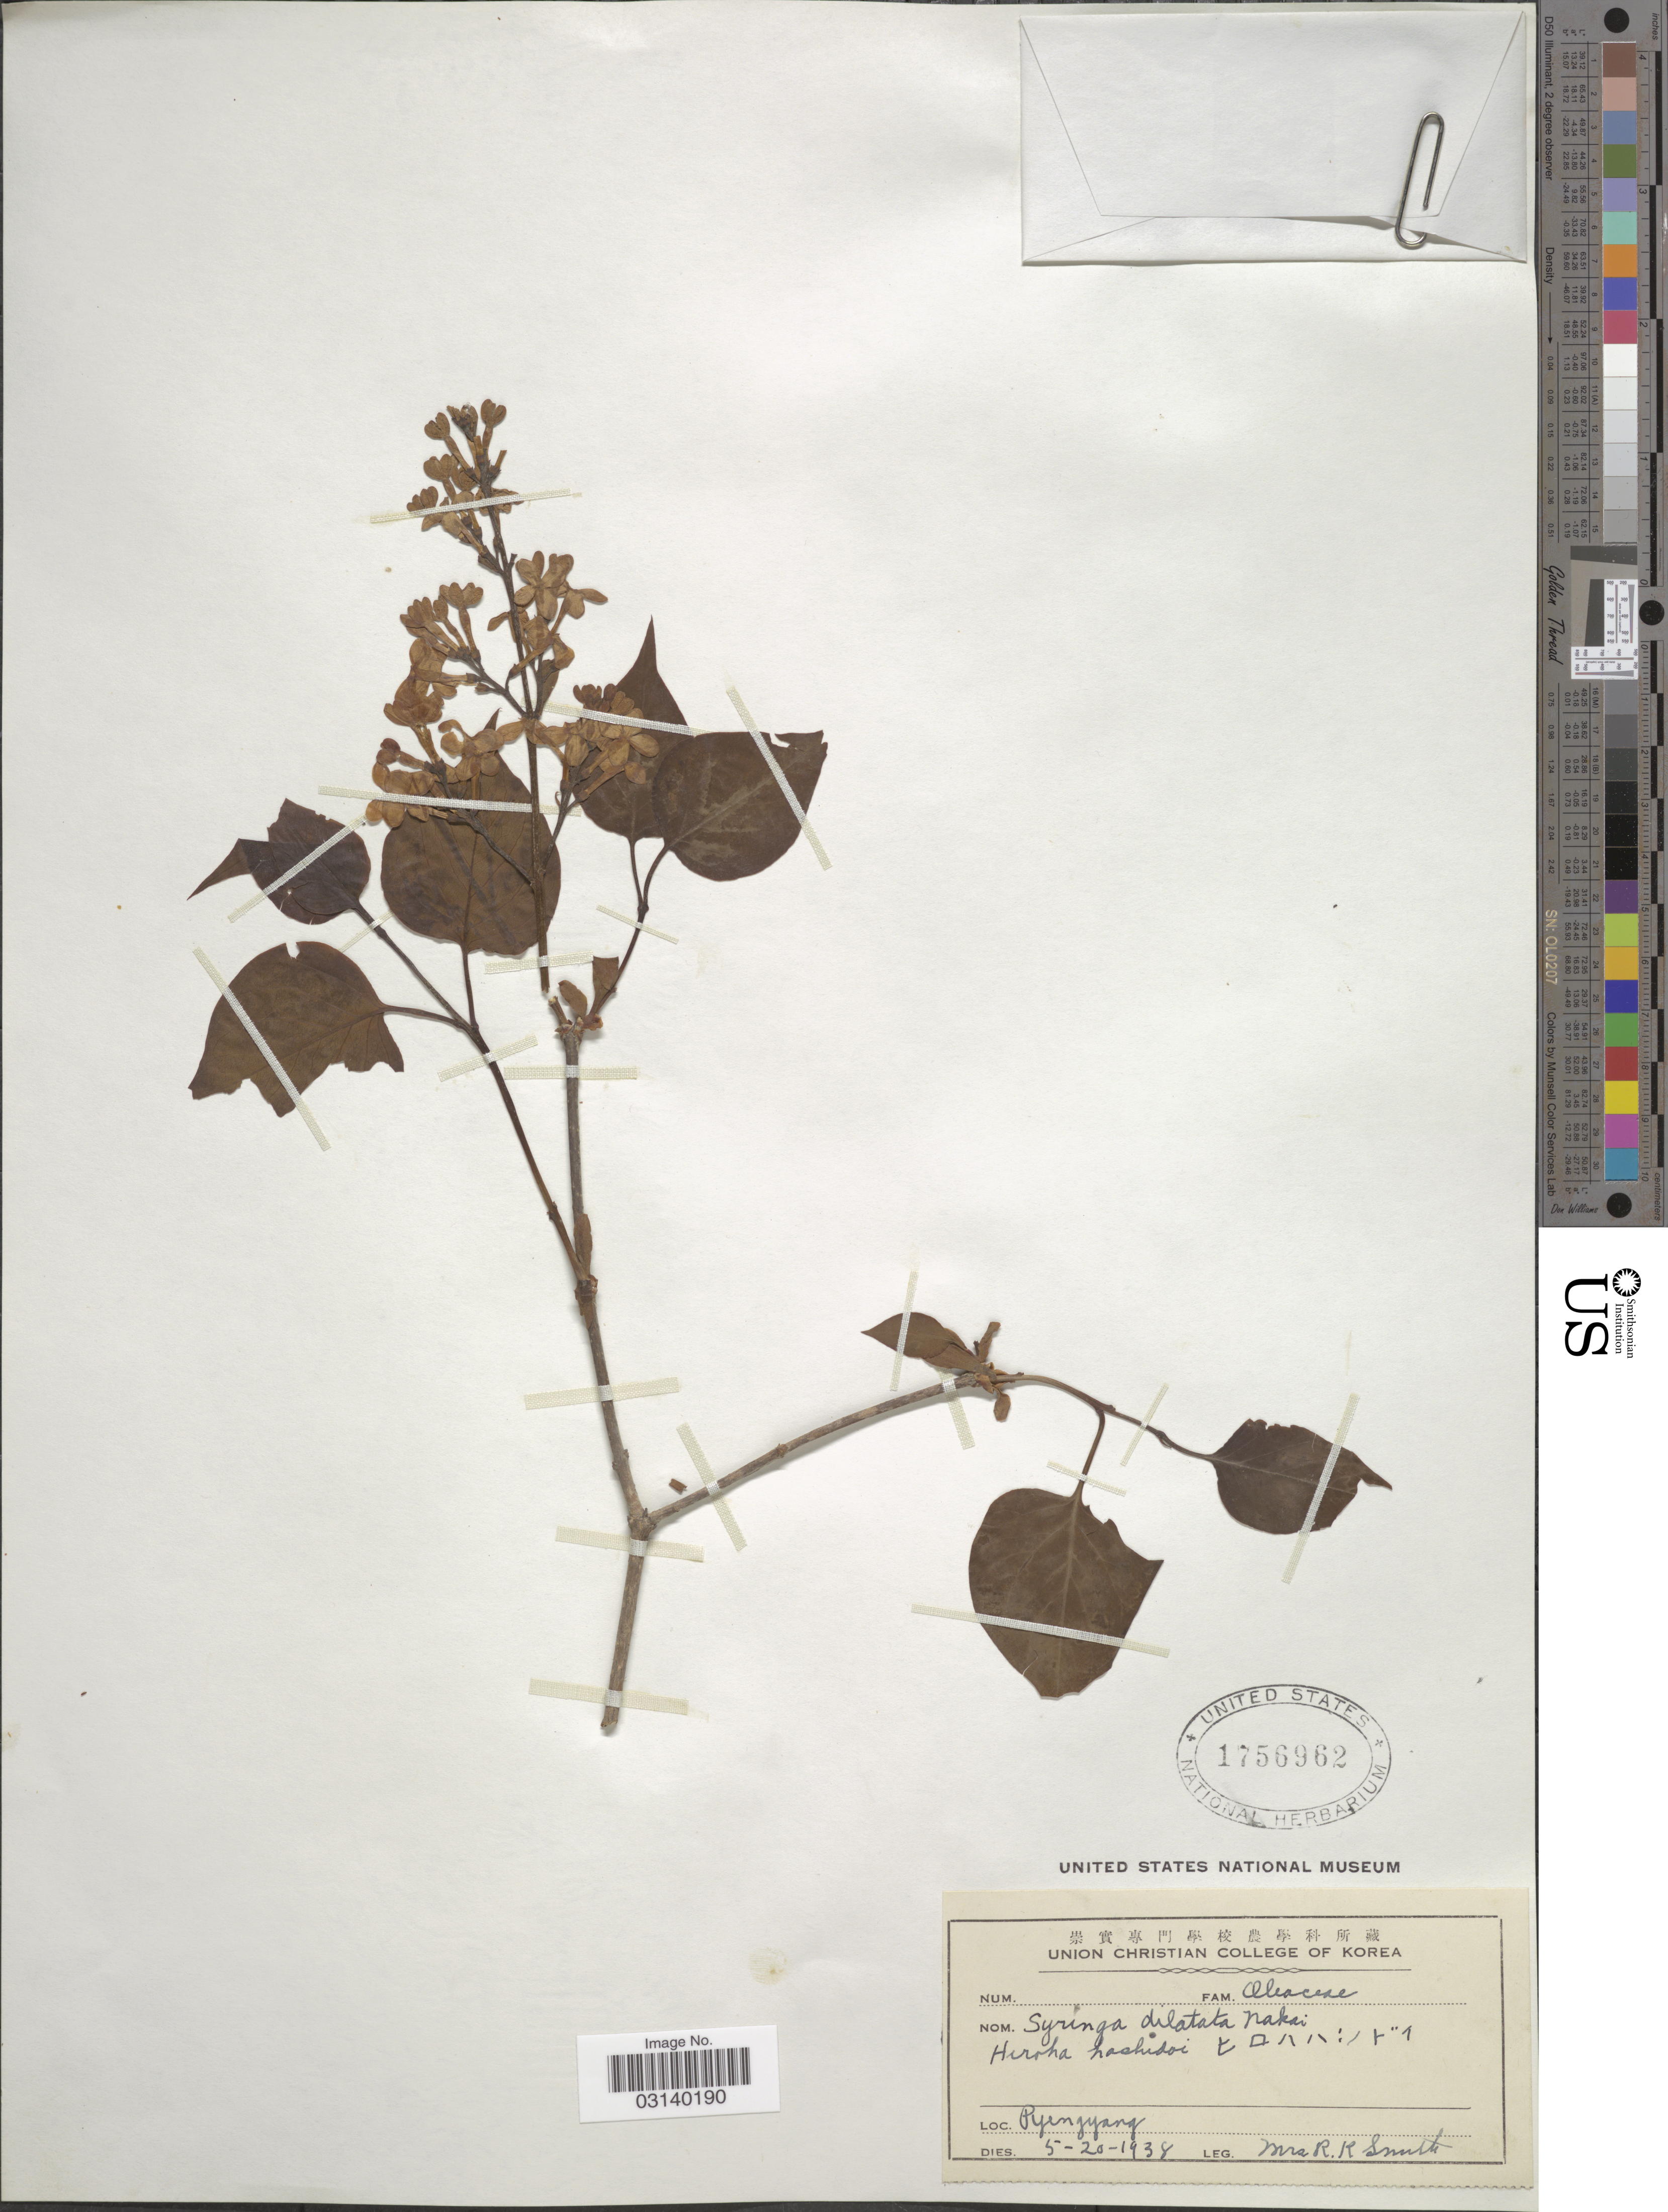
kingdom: Plantae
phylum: Tracheophyta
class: Magnoliopsida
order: Lamiales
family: Oleaceae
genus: Syringa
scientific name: Syringa dilatata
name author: Nakai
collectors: Mrs. R. K. Smith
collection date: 1938-05-20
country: North Korea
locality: Pyengyang.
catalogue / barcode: US 1756962